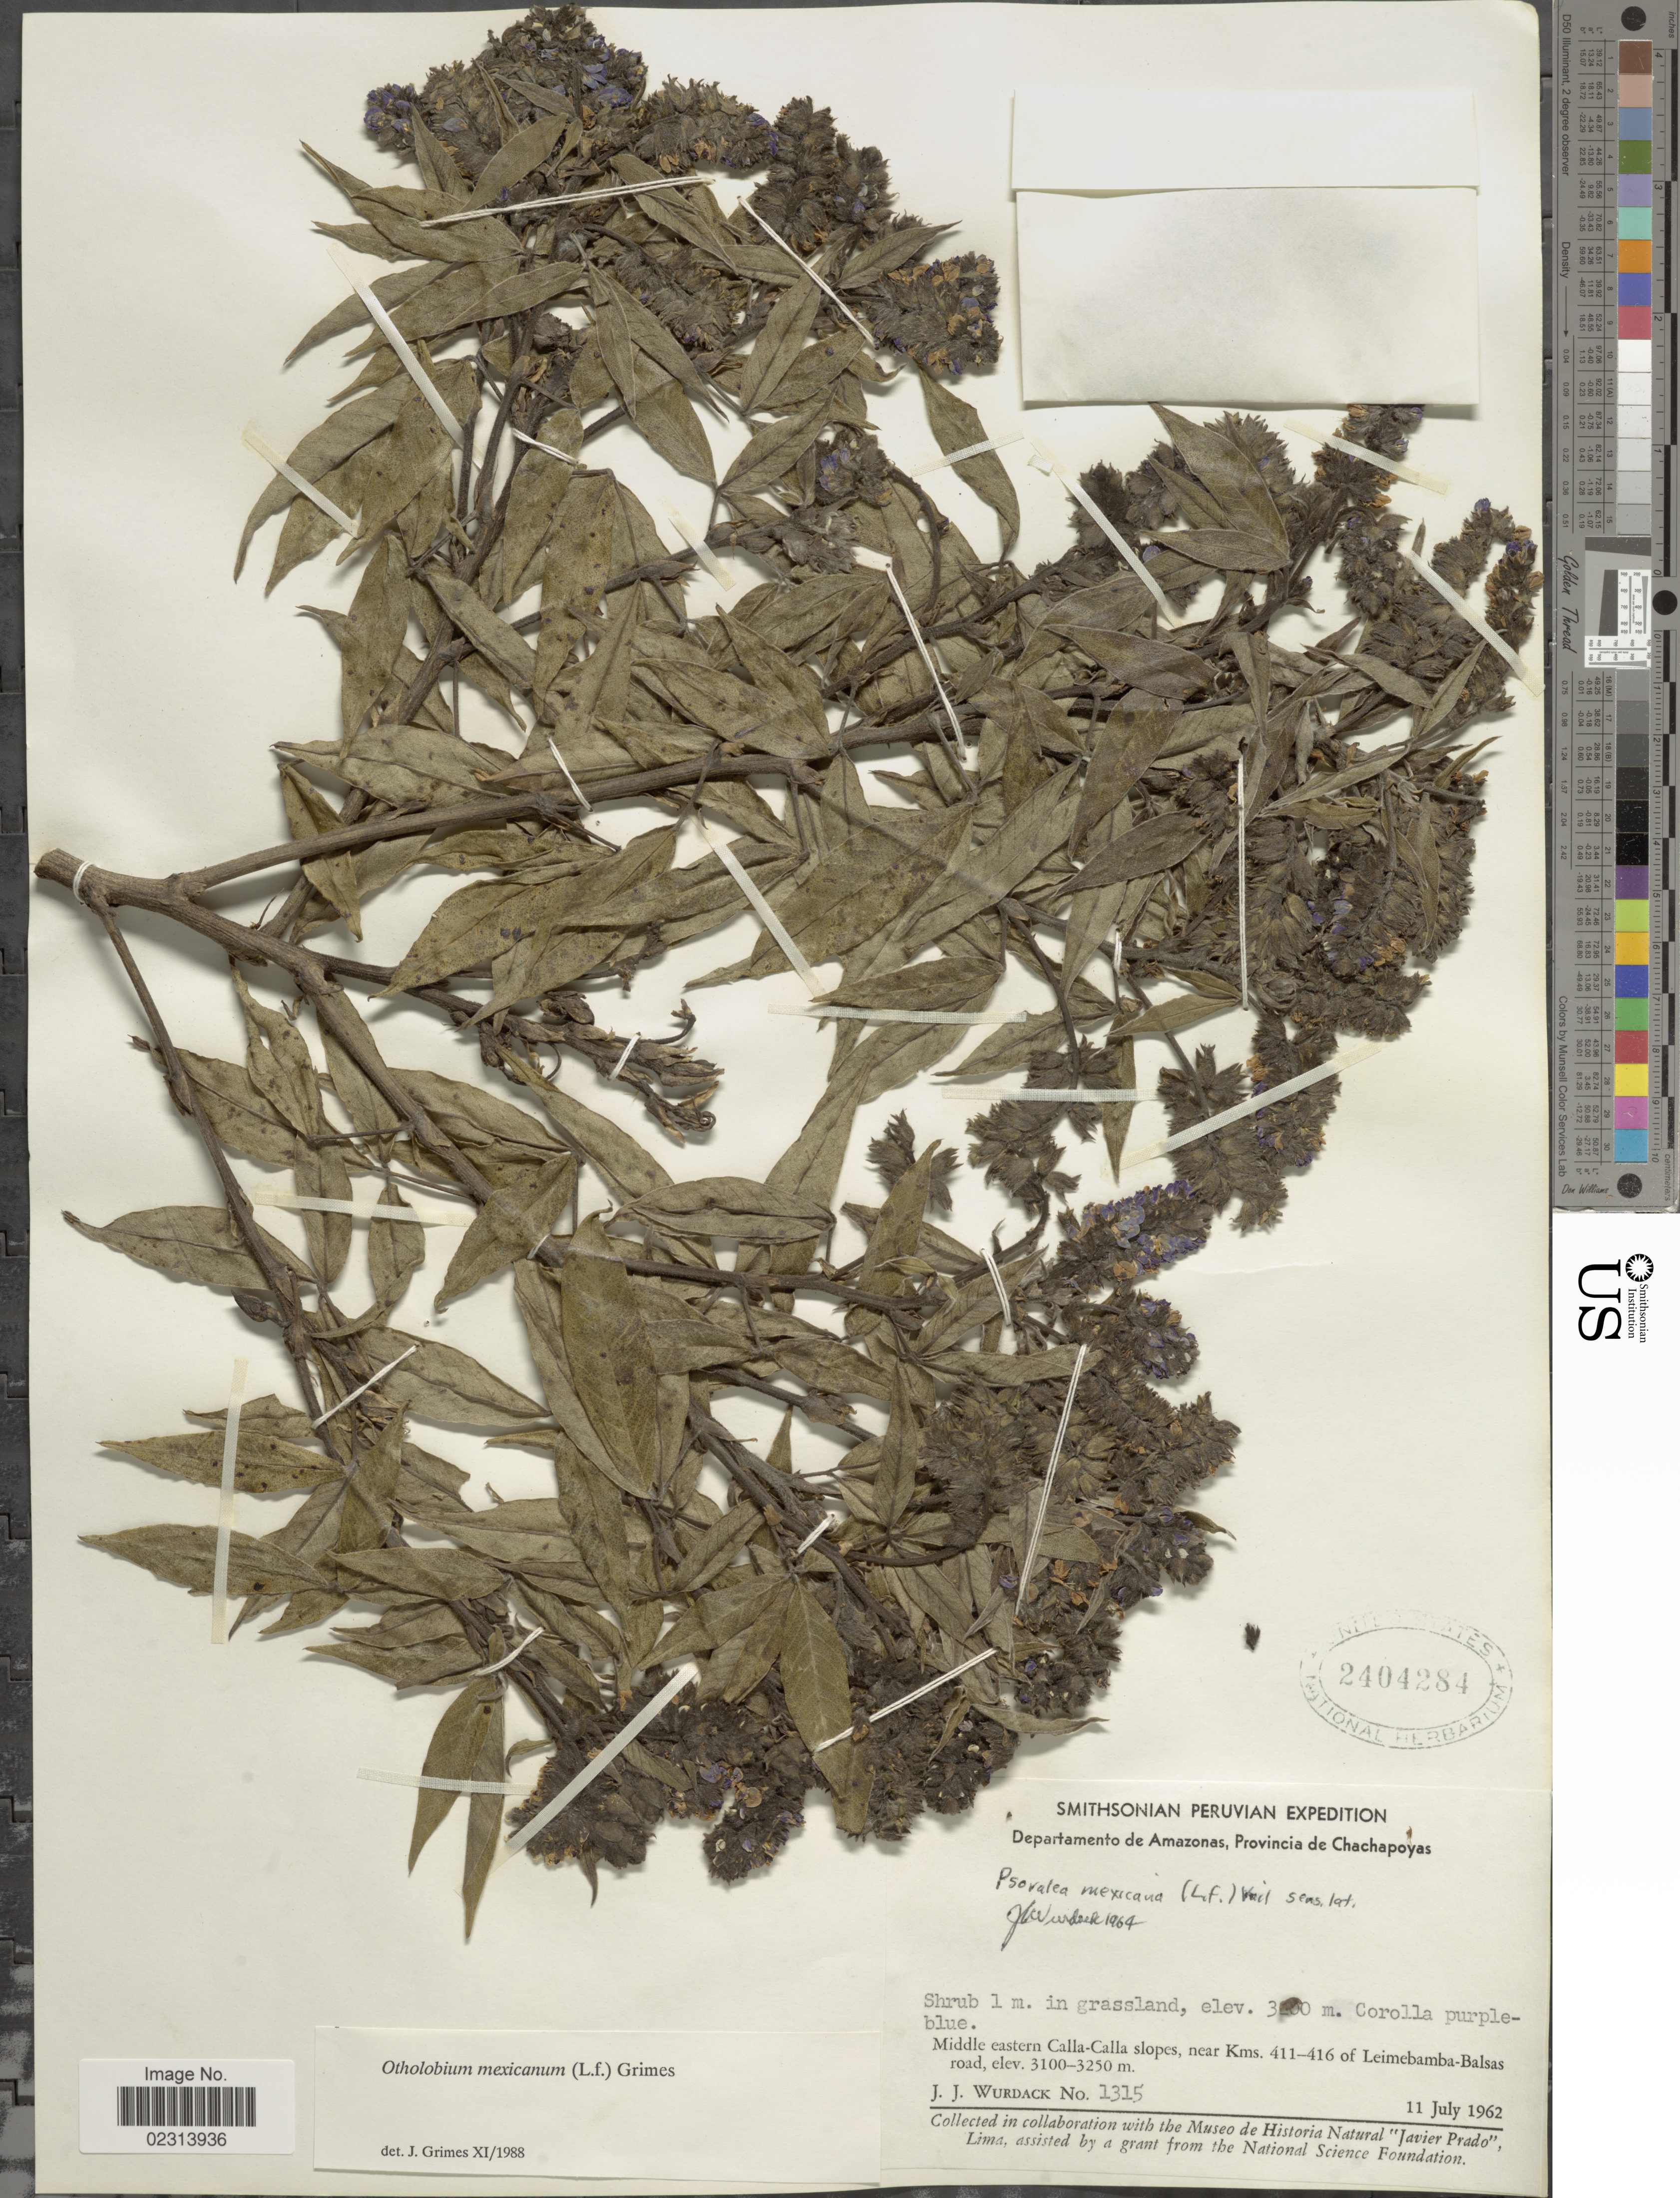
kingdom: Plantae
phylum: Tracheophyta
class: Magnoliopsida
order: Fabales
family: Fabaceae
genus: Otholobium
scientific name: Otholobium mexicanum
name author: (L. f.) J.W. Grimes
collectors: J. J. Wurdack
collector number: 1315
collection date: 1962-07-11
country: Peru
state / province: Amazonas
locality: Departamento de Amazonas, Provincia de Chachapoyas, Middle eastern Calla-Calla slopes, near Kms. 411-416 of Leimebamba-Balsas road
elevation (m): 3100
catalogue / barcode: US 2404284